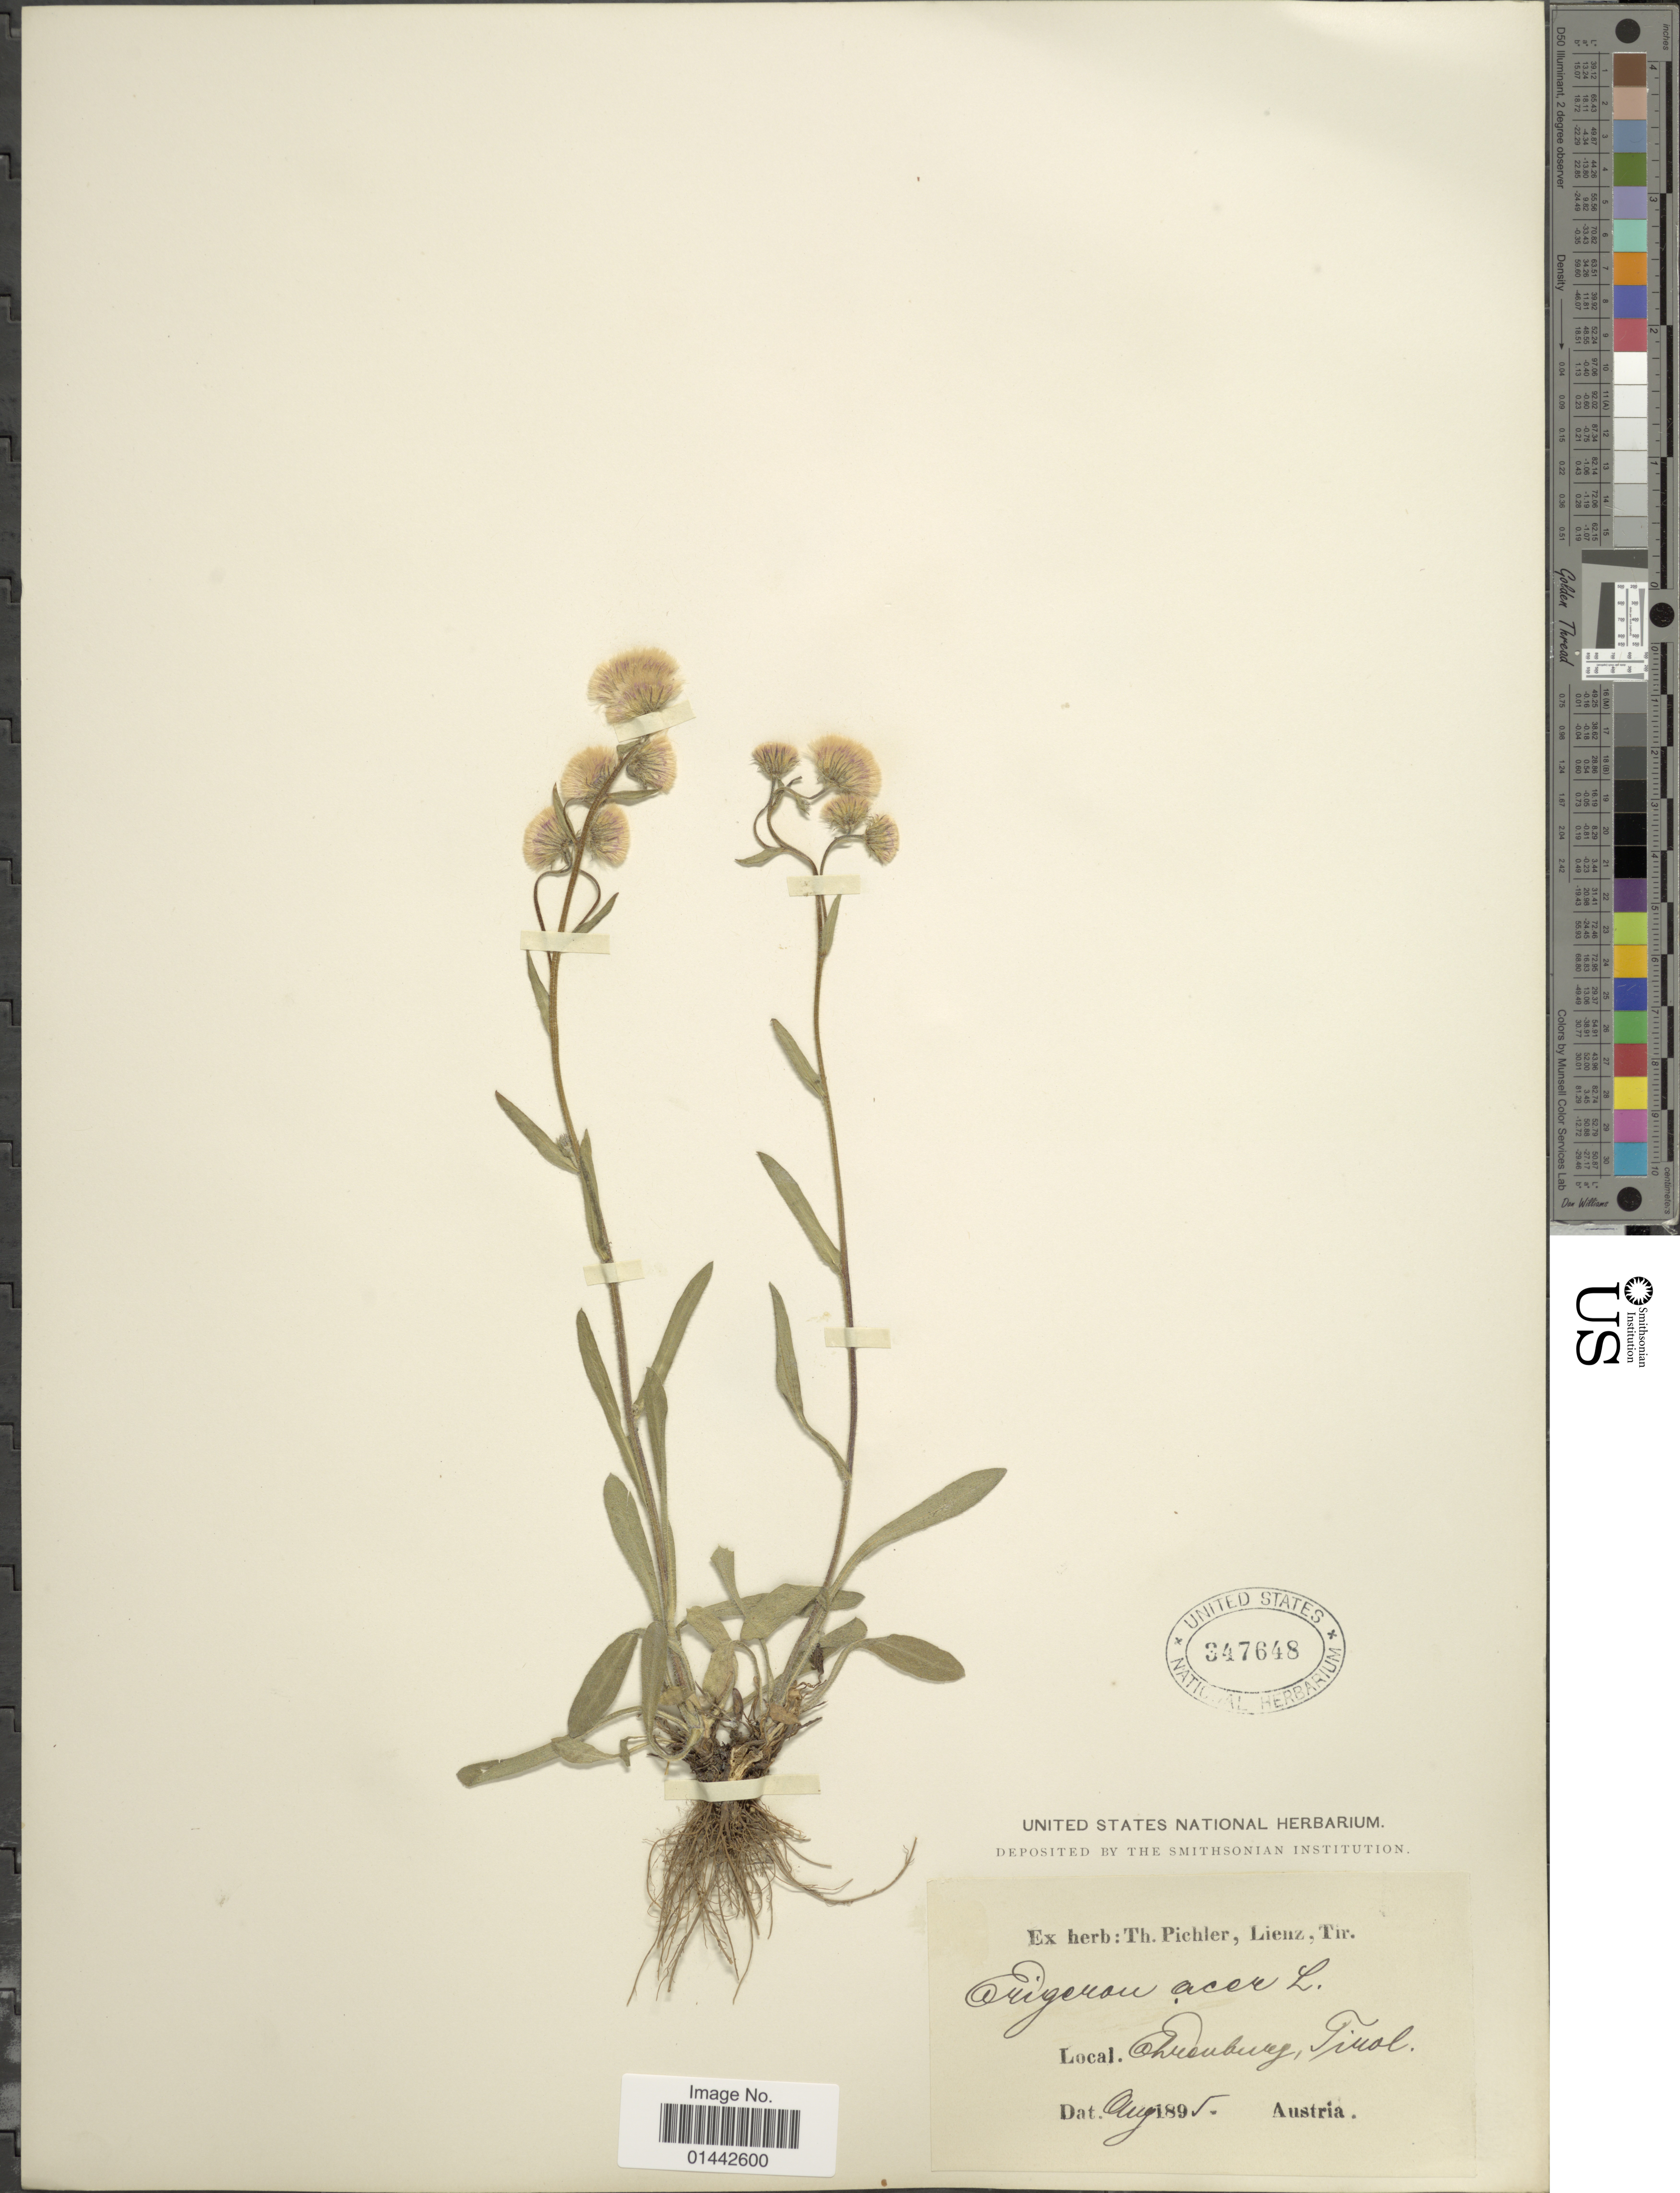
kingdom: Plantae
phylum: Tracheophyta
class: Magnoliopsida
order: Asterales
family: Asteraceae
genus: Erigeron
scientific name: Erigeron acris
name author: L.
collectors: ex herb. T. Pichler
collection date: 1895-08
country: Austria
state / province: Tirol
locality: Ehrenburg.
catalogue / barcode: US 347648